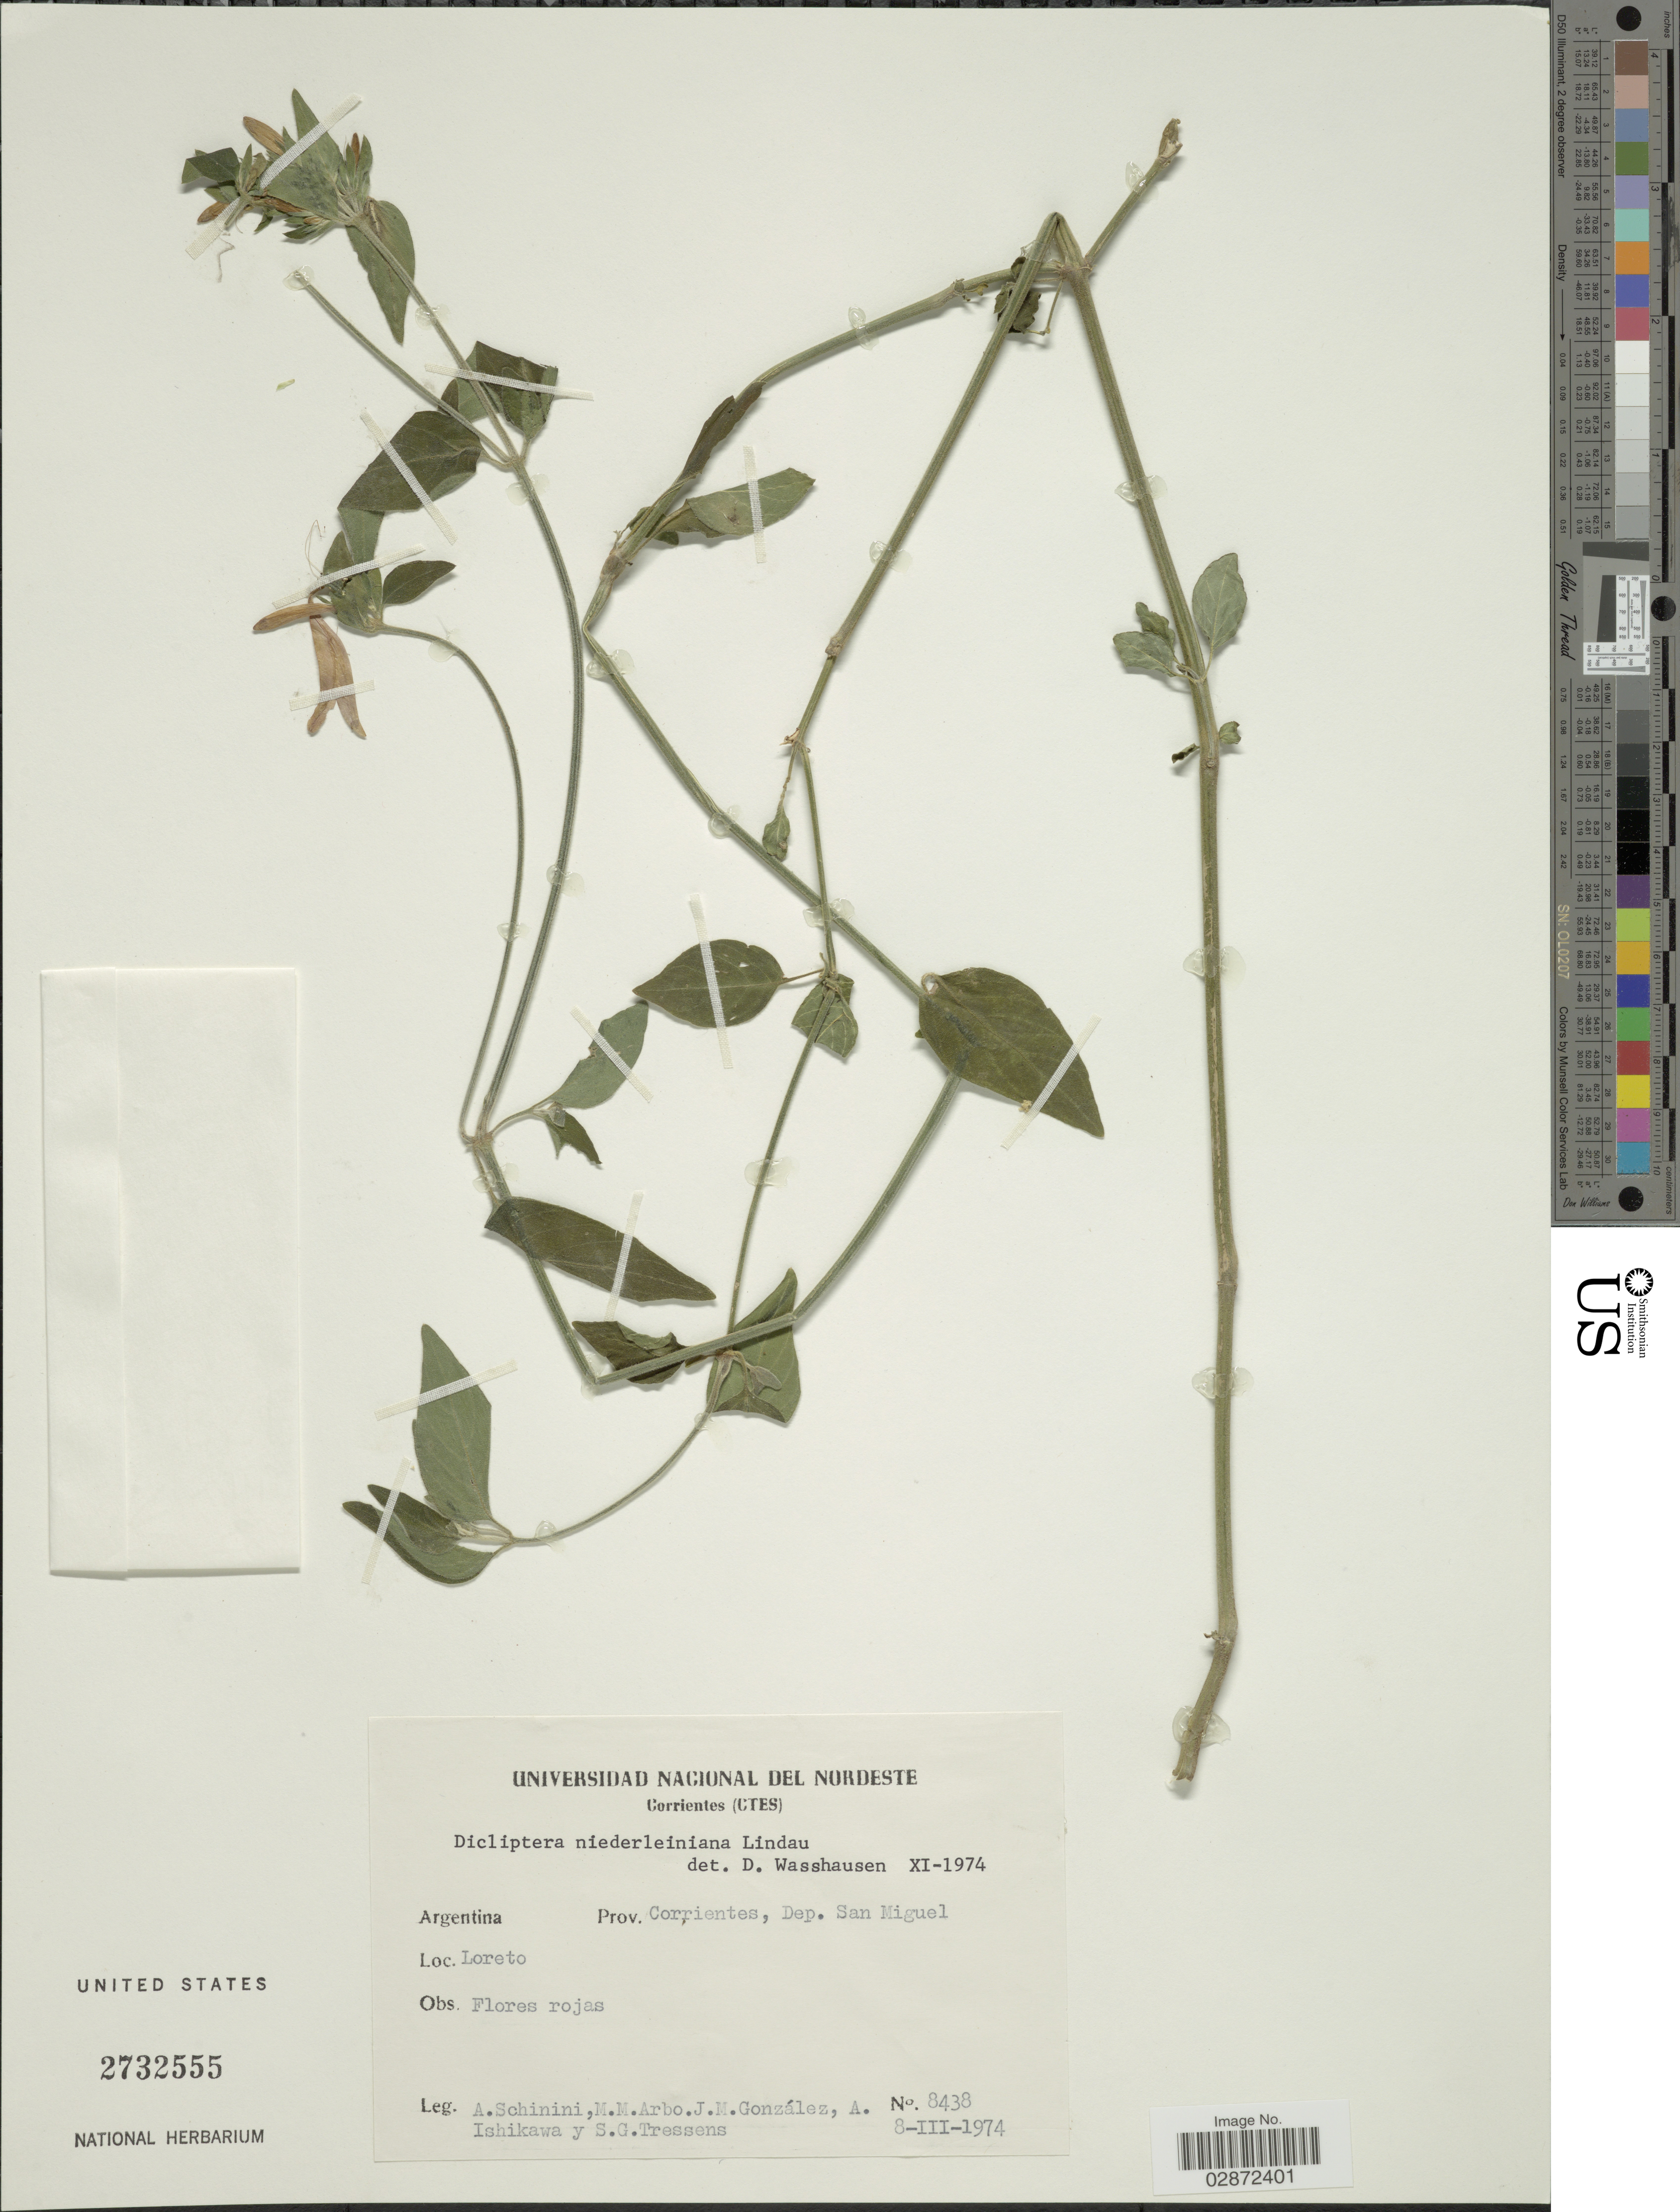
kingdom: Plantae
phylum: Tracheophyta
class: Magnoliopsida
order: Lamiales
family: Acanthaceae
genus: Dicliptera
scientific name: Dicliptera squarrosa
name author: Nees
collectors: A. Schinini, M. M. Arbo, J. M. Gonzalez, A. Ishikawa & S. Tressens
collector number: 8438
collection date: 1974-03-08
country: Argentina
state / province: Corrientes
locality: Prov. Corrientes, Dep. San Miguel. Loreto.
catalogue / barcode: US 2732555